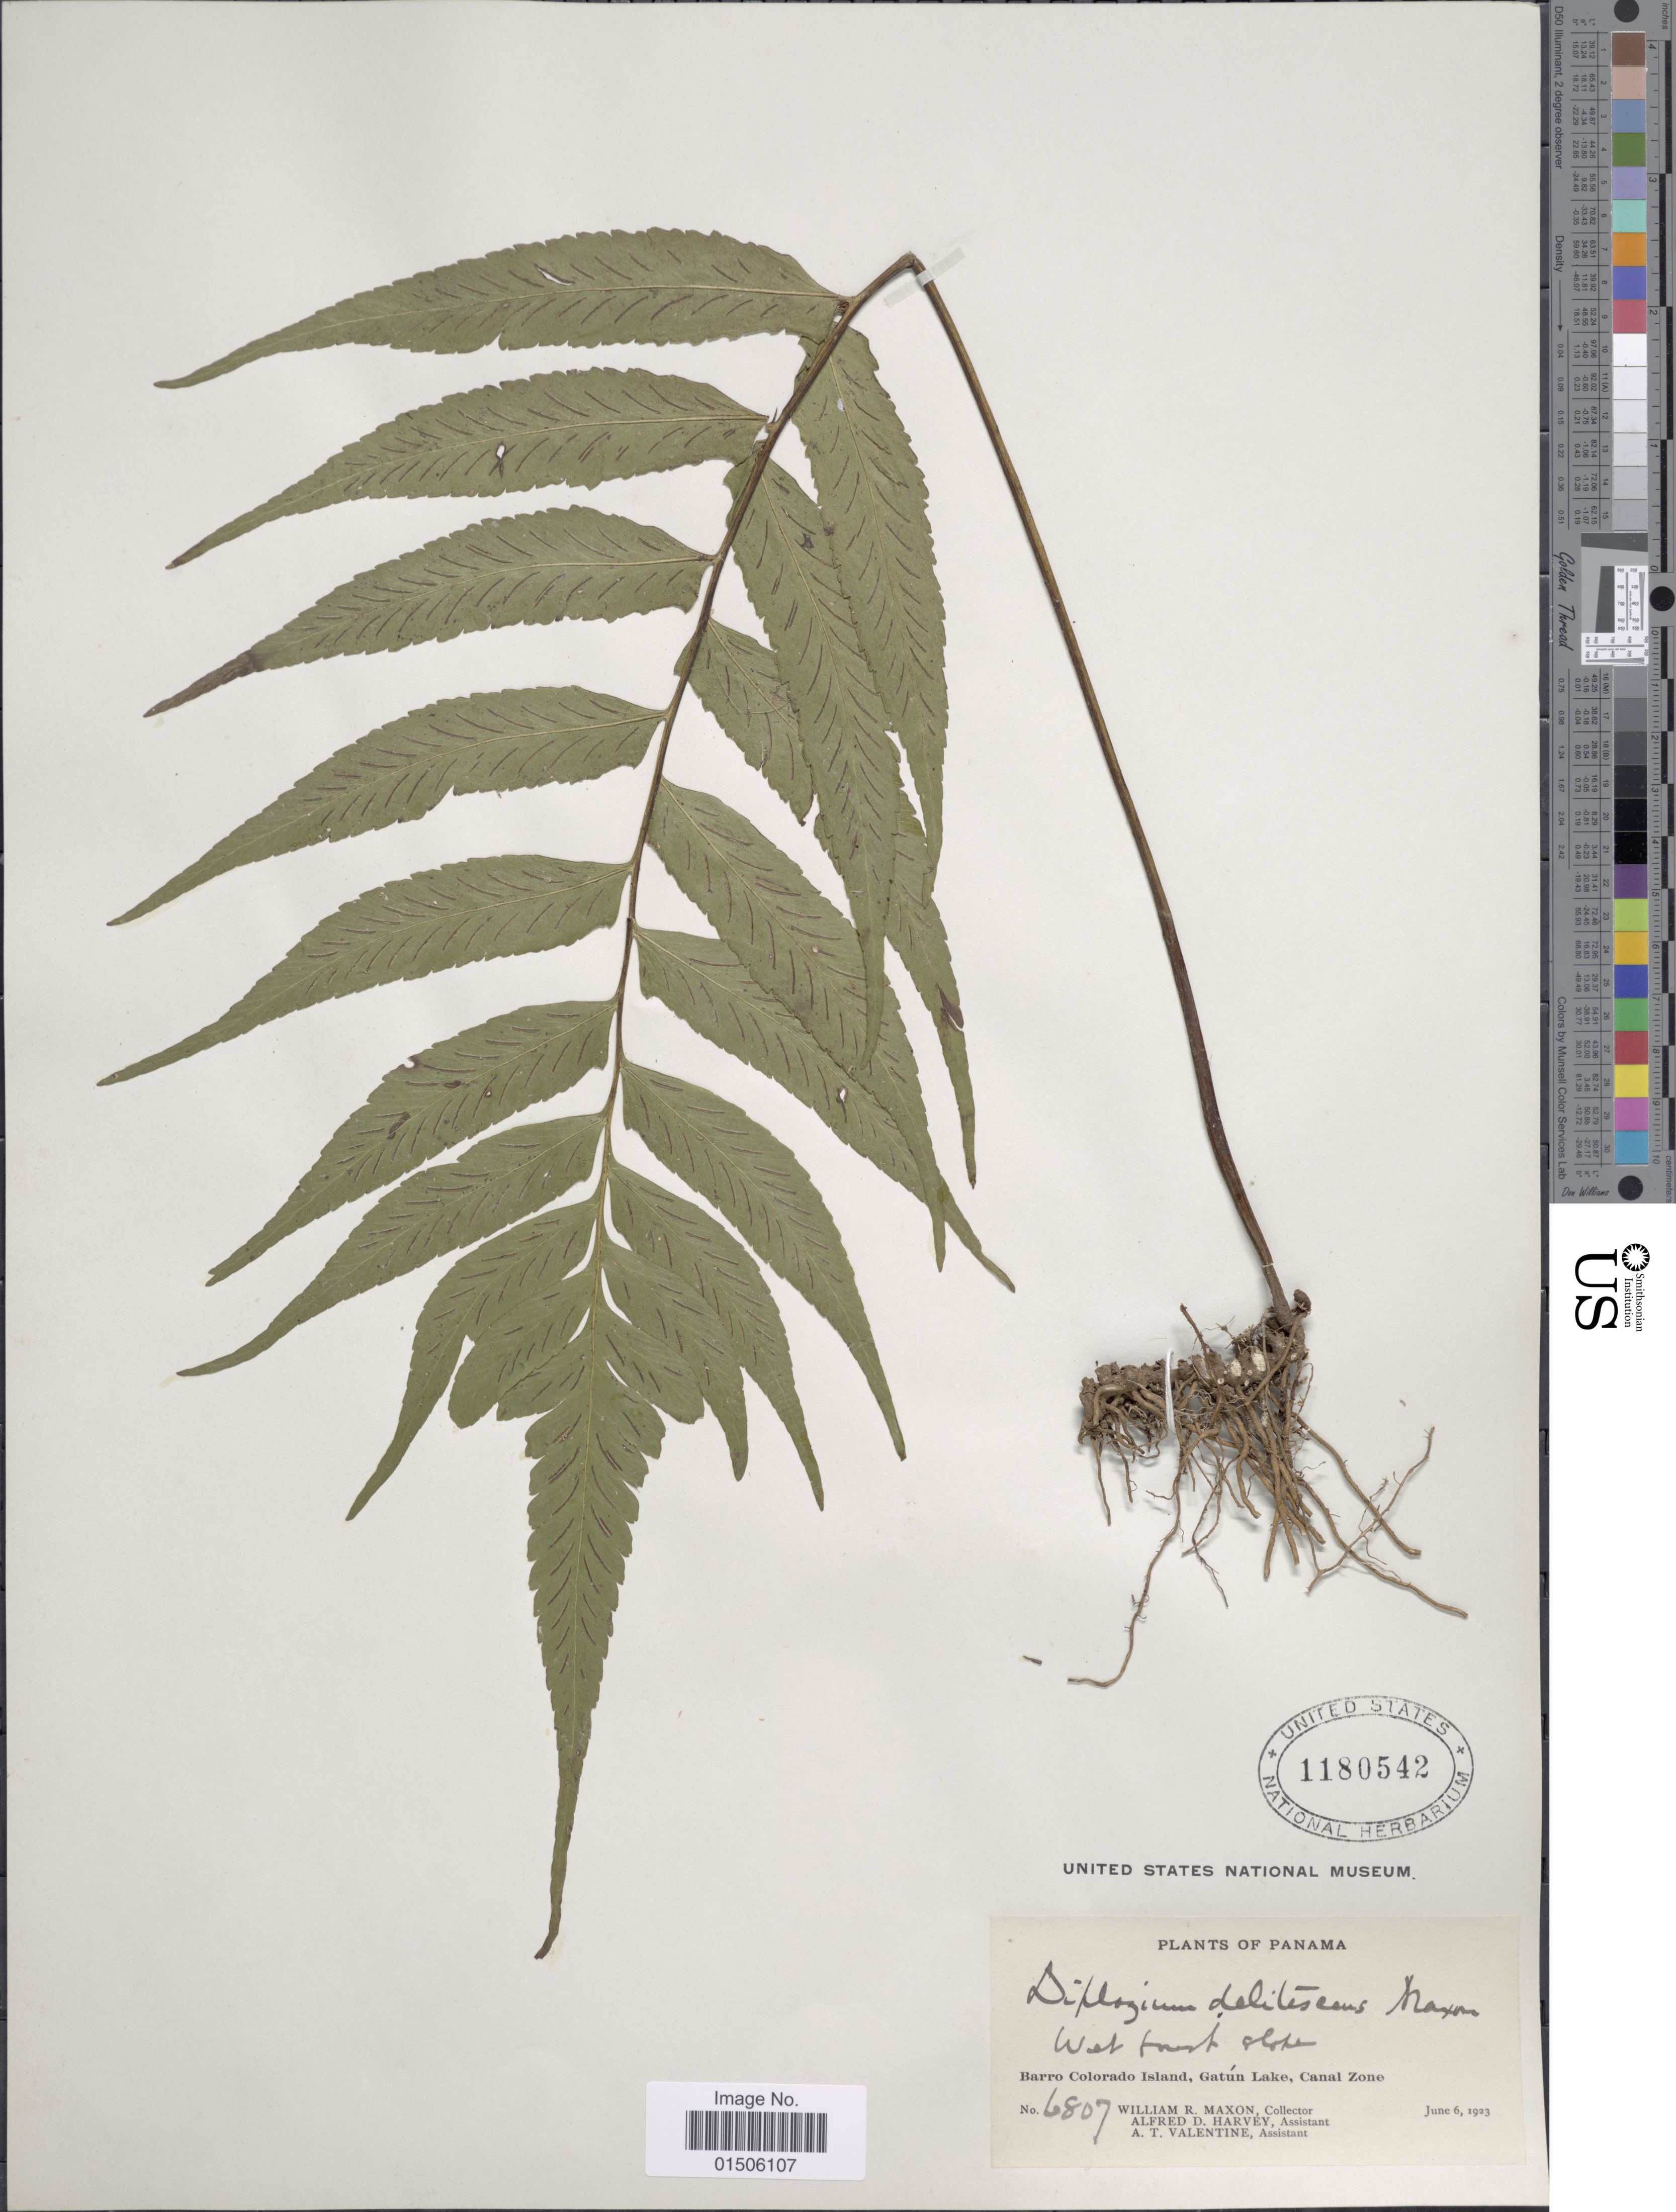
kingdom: Plantae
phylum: Tracheophyta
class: Polypodiopsida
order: Polypodiales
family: Aspleniaceae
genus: Asplenium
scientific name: Asplenium delitescens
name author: (Maxon) L.D. Gómez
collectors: W. R. Maxon, A. D. Harvey & A. Valentine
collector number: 6807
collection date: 1923-06-06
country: Panama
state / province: Panamá Oeste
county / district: Canal Zone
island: Barro Colorado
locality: Barro Colorado Island, Gatún Lake, Canal Zone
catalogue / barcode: US 1180542